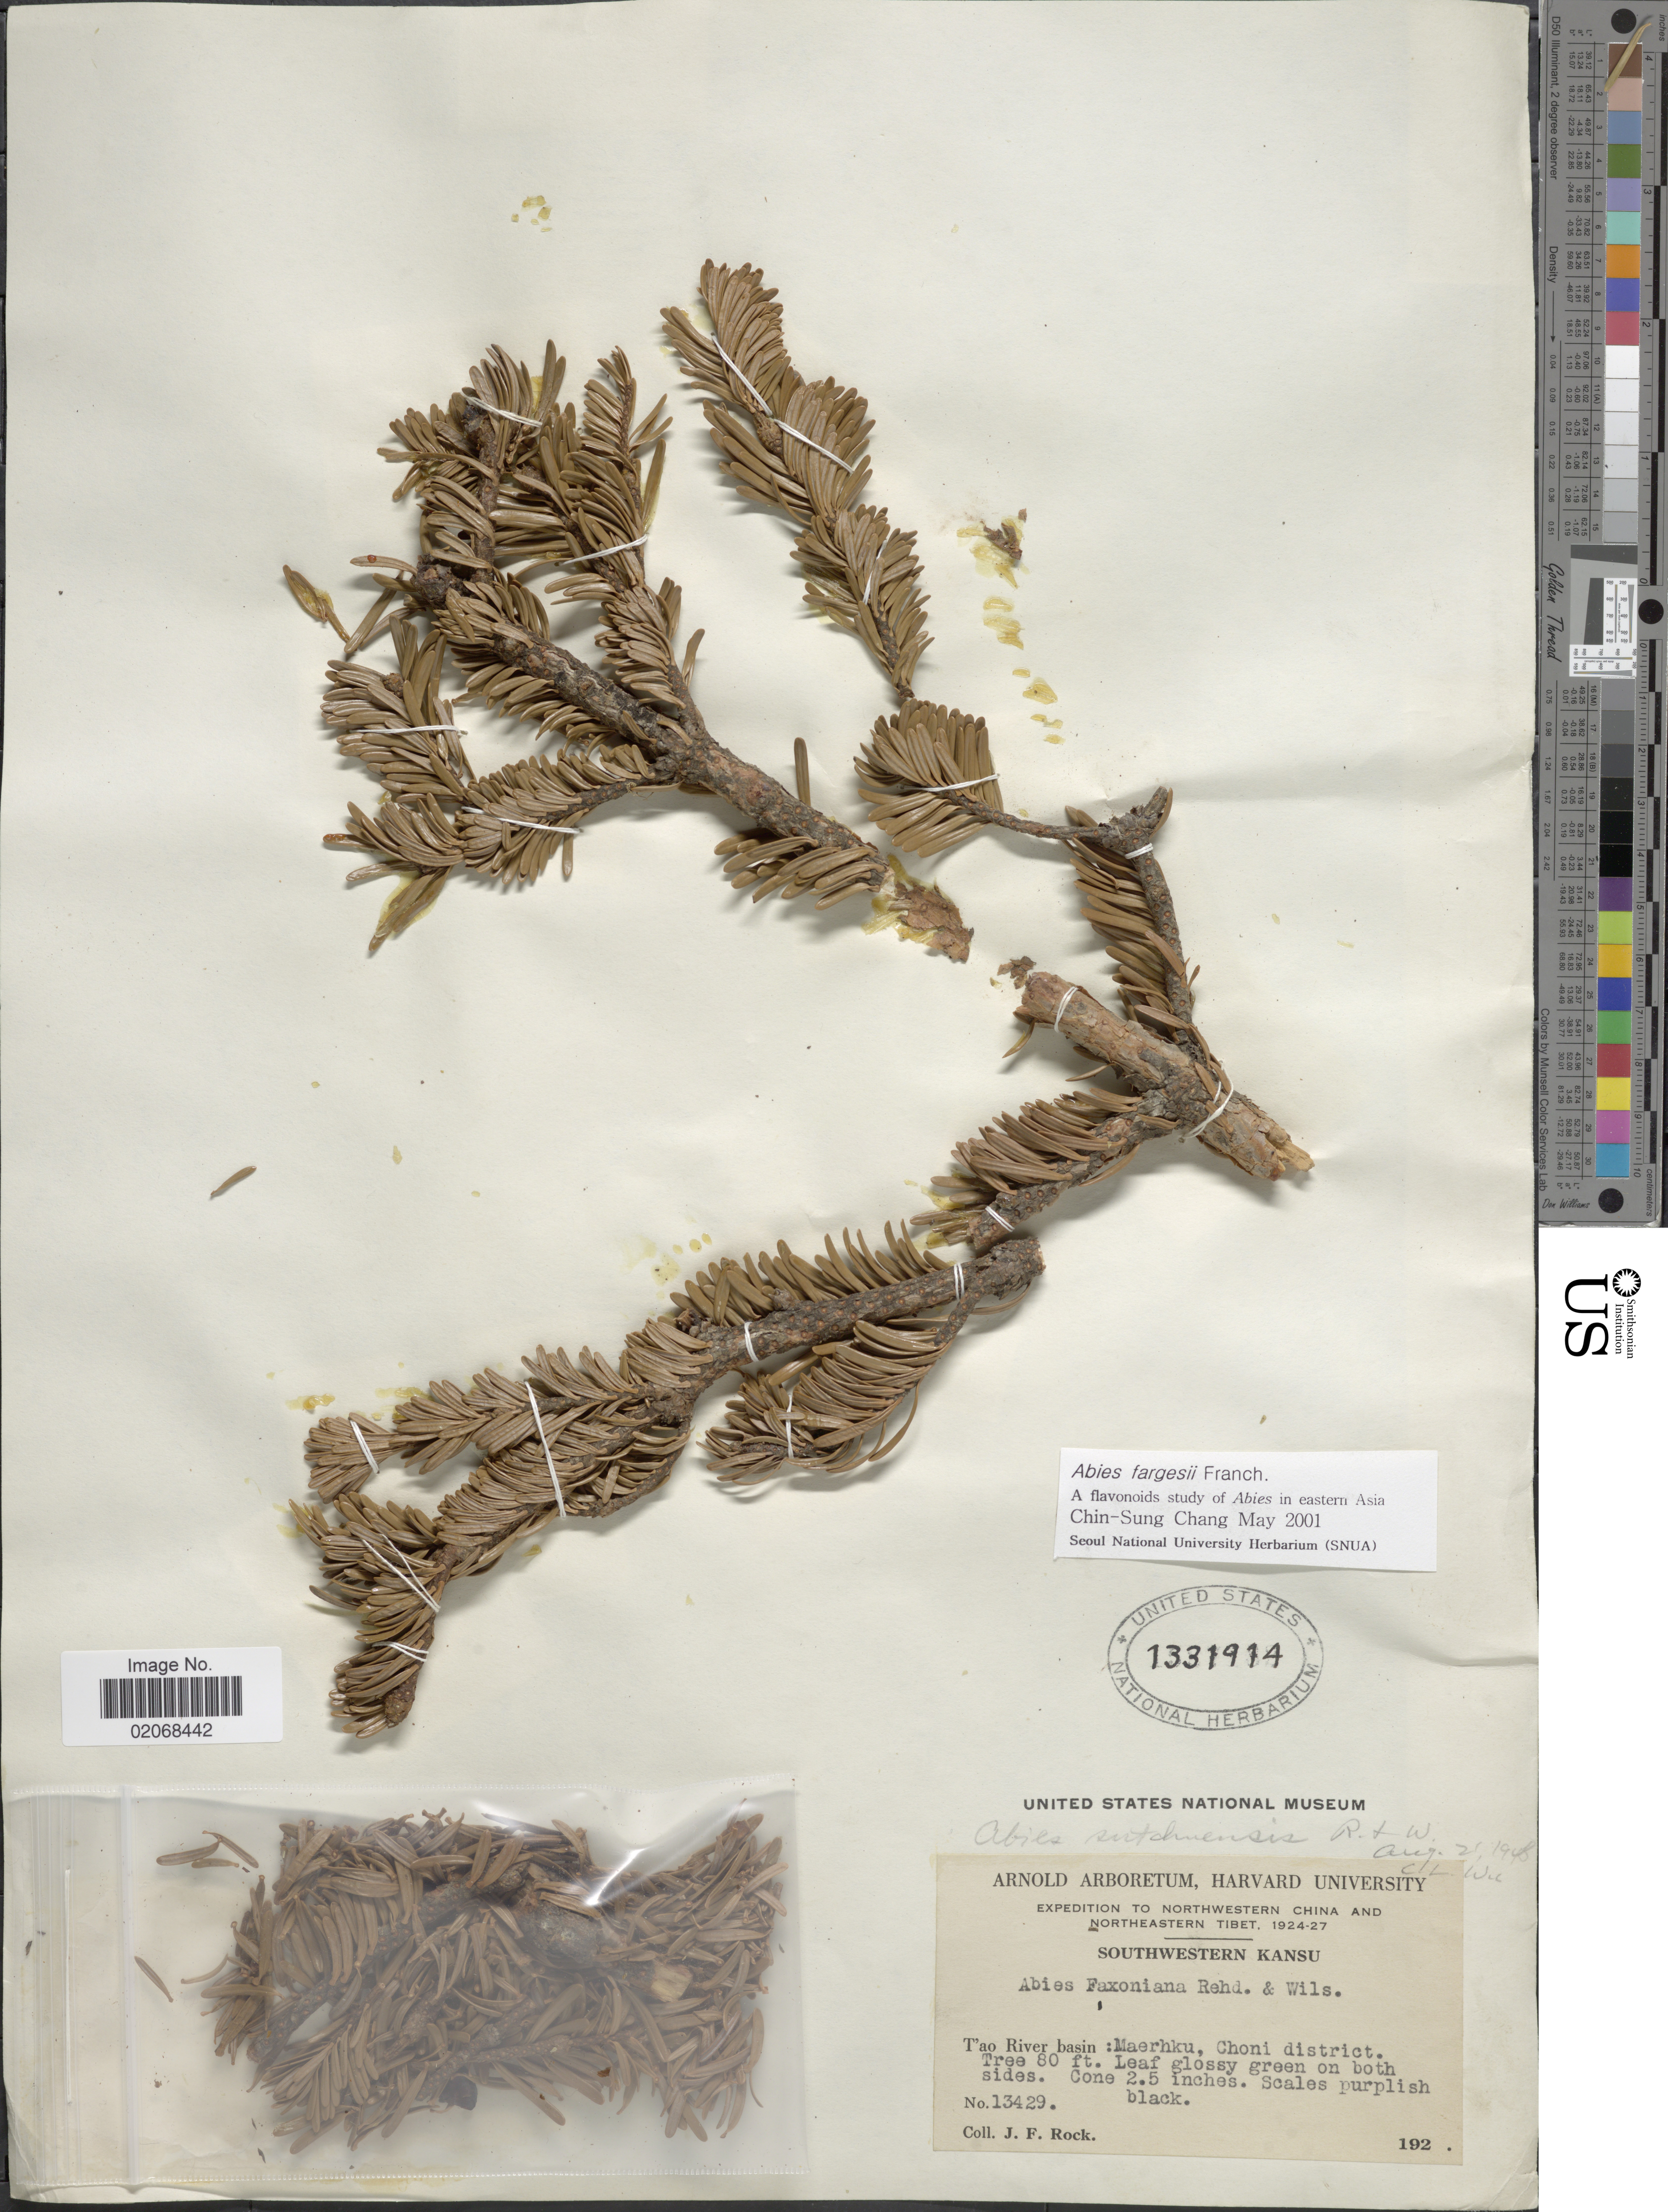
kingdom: Plantae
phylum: Tracheophyta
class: Pinopsida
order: Pinales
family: Pinaceae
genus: Abies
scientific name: Abies fargesii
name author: Franch.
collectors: J. Rock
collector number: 13429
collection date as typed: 192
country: China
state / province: Gansu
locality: Northwestern China and Northeastern Tibet, Southwestern Kansu, T'ao River Basin: Maerhku, Choni district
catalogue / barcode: US 1331914